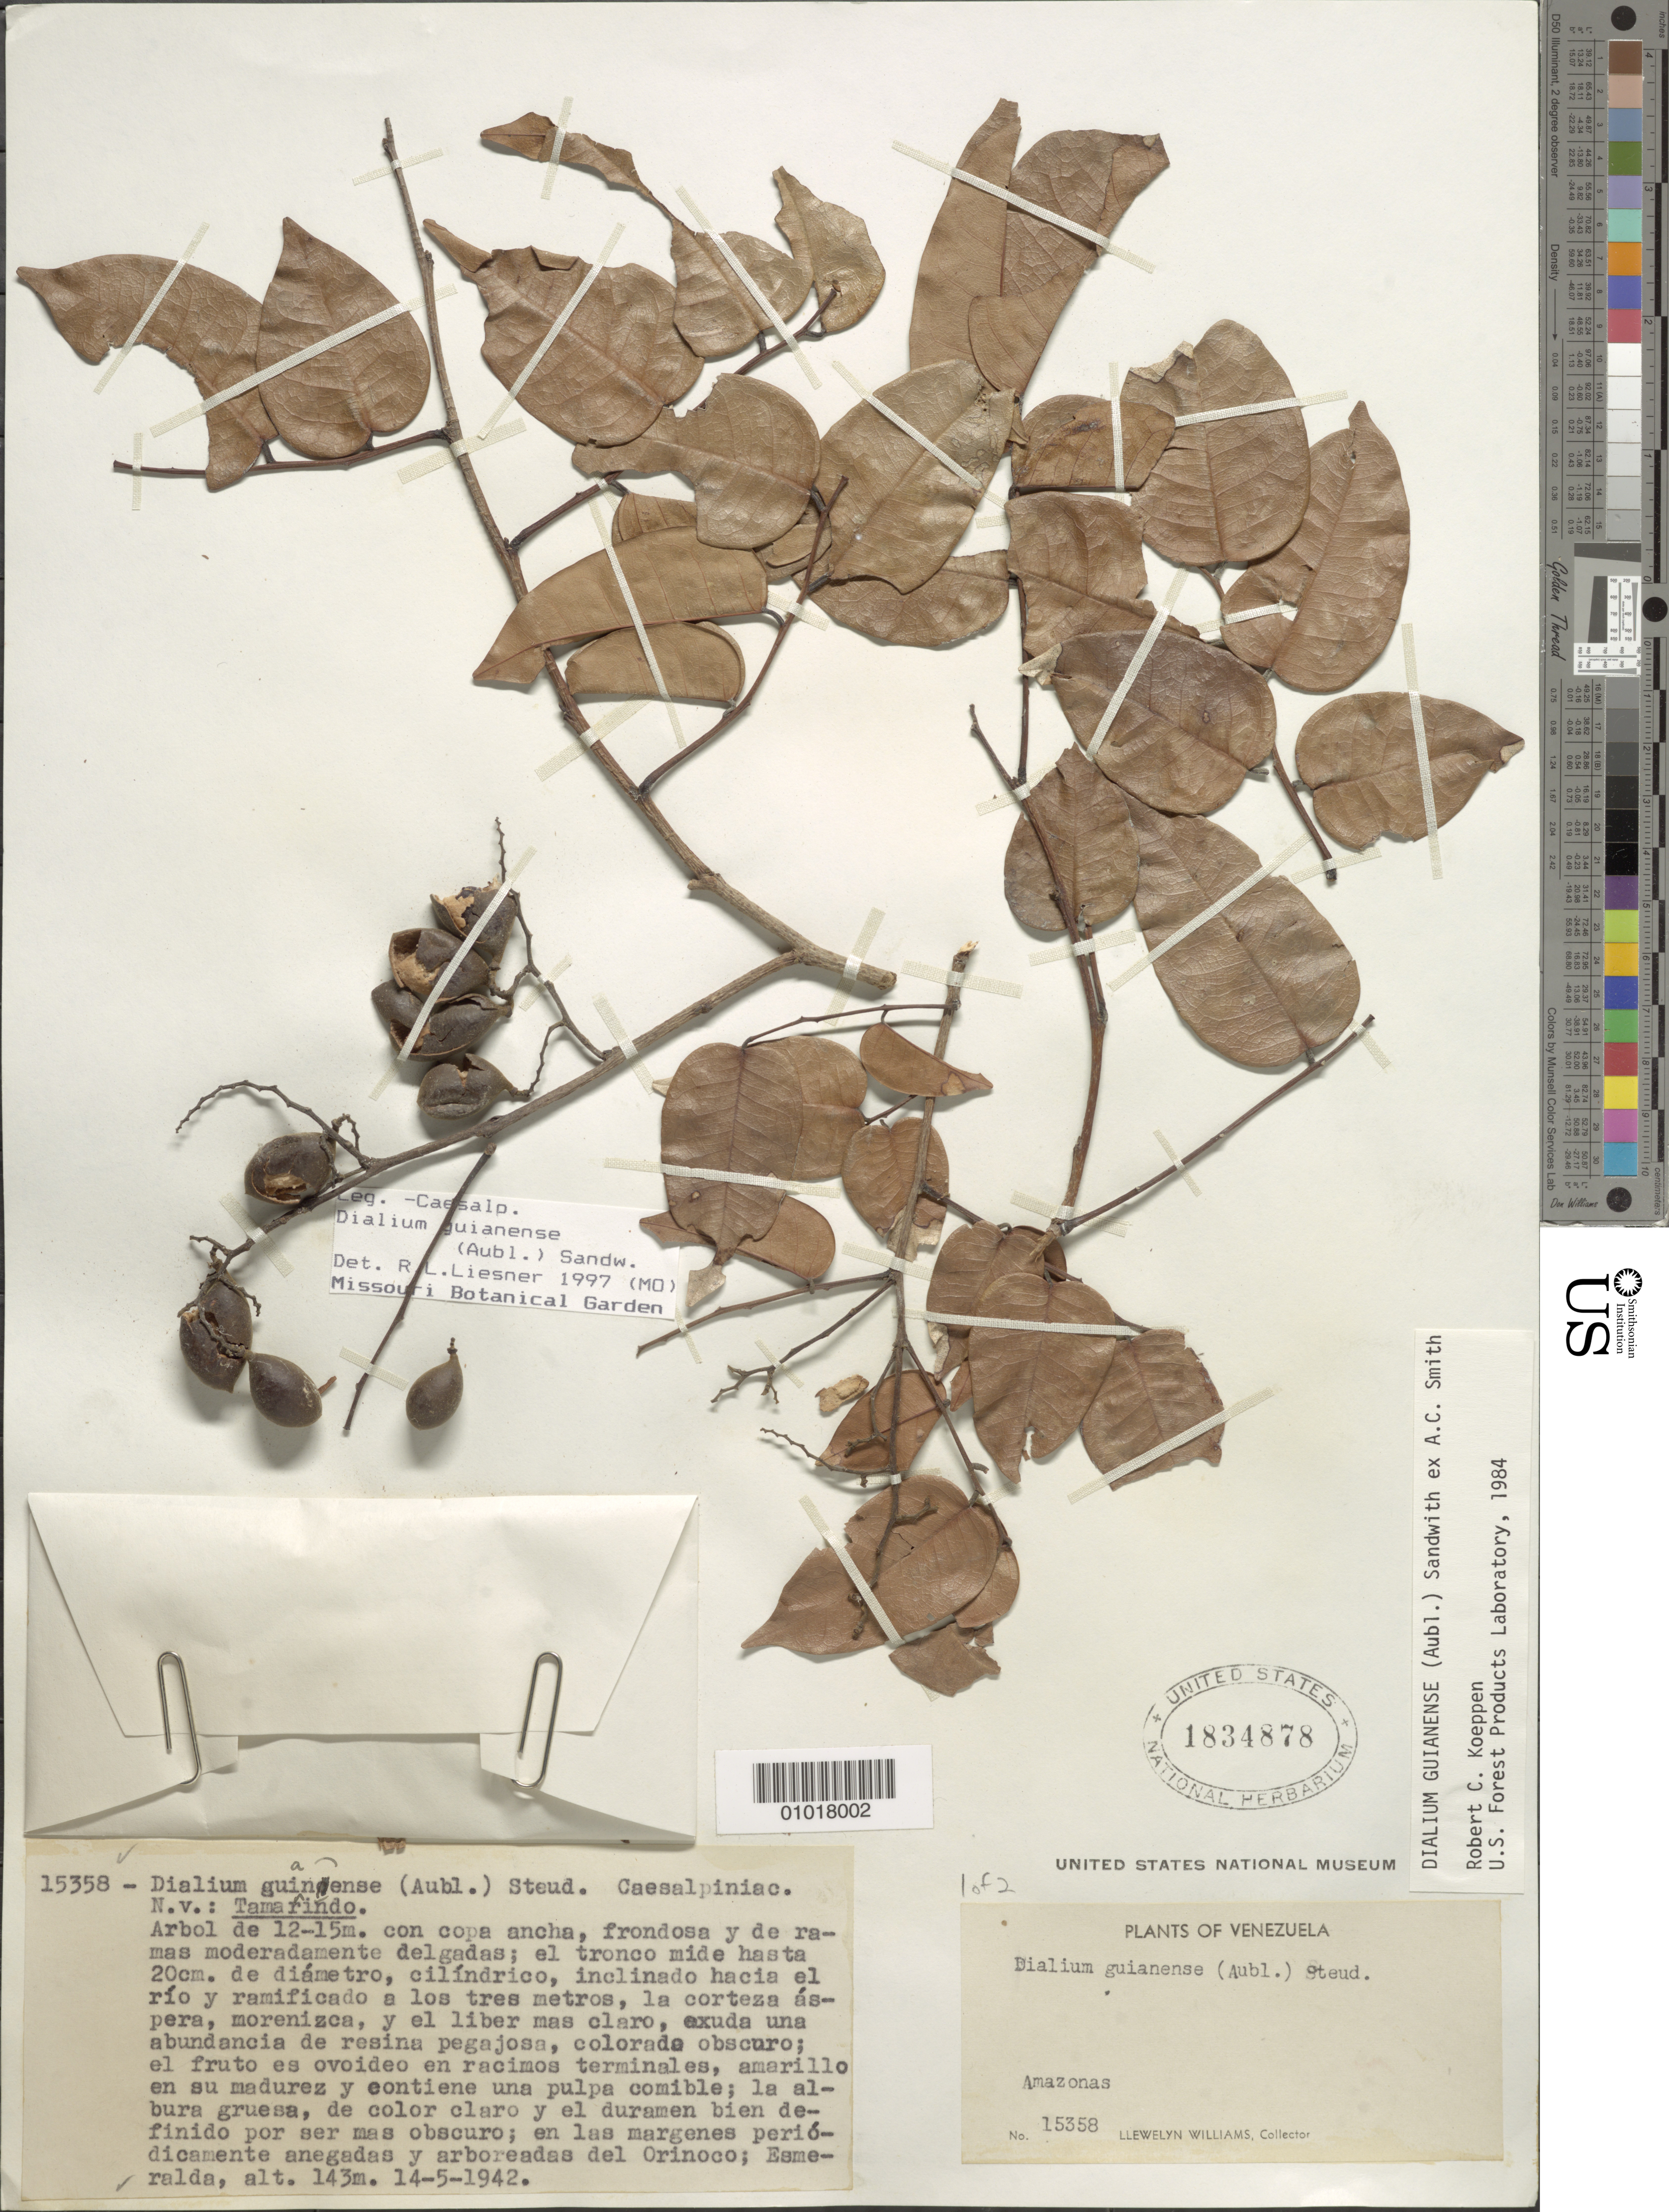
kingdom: Plantae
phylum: Tracheophyta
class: Magnoliopsida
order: Fabales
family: Fabaceae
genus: Dialium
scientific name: Dialium guianense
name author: (Aubl.) Sandwith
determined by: Liesner, R. L.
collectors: Ll. Williams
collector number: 15358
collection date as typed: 14-May-42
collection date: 1942-05-14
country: Venezuela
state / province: Amazonas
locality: Esmeralda, Alto Orinoco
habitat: margenes periodicamente anegadas y arboreadas del Orinoco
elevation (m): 143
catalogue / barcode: US 1834878